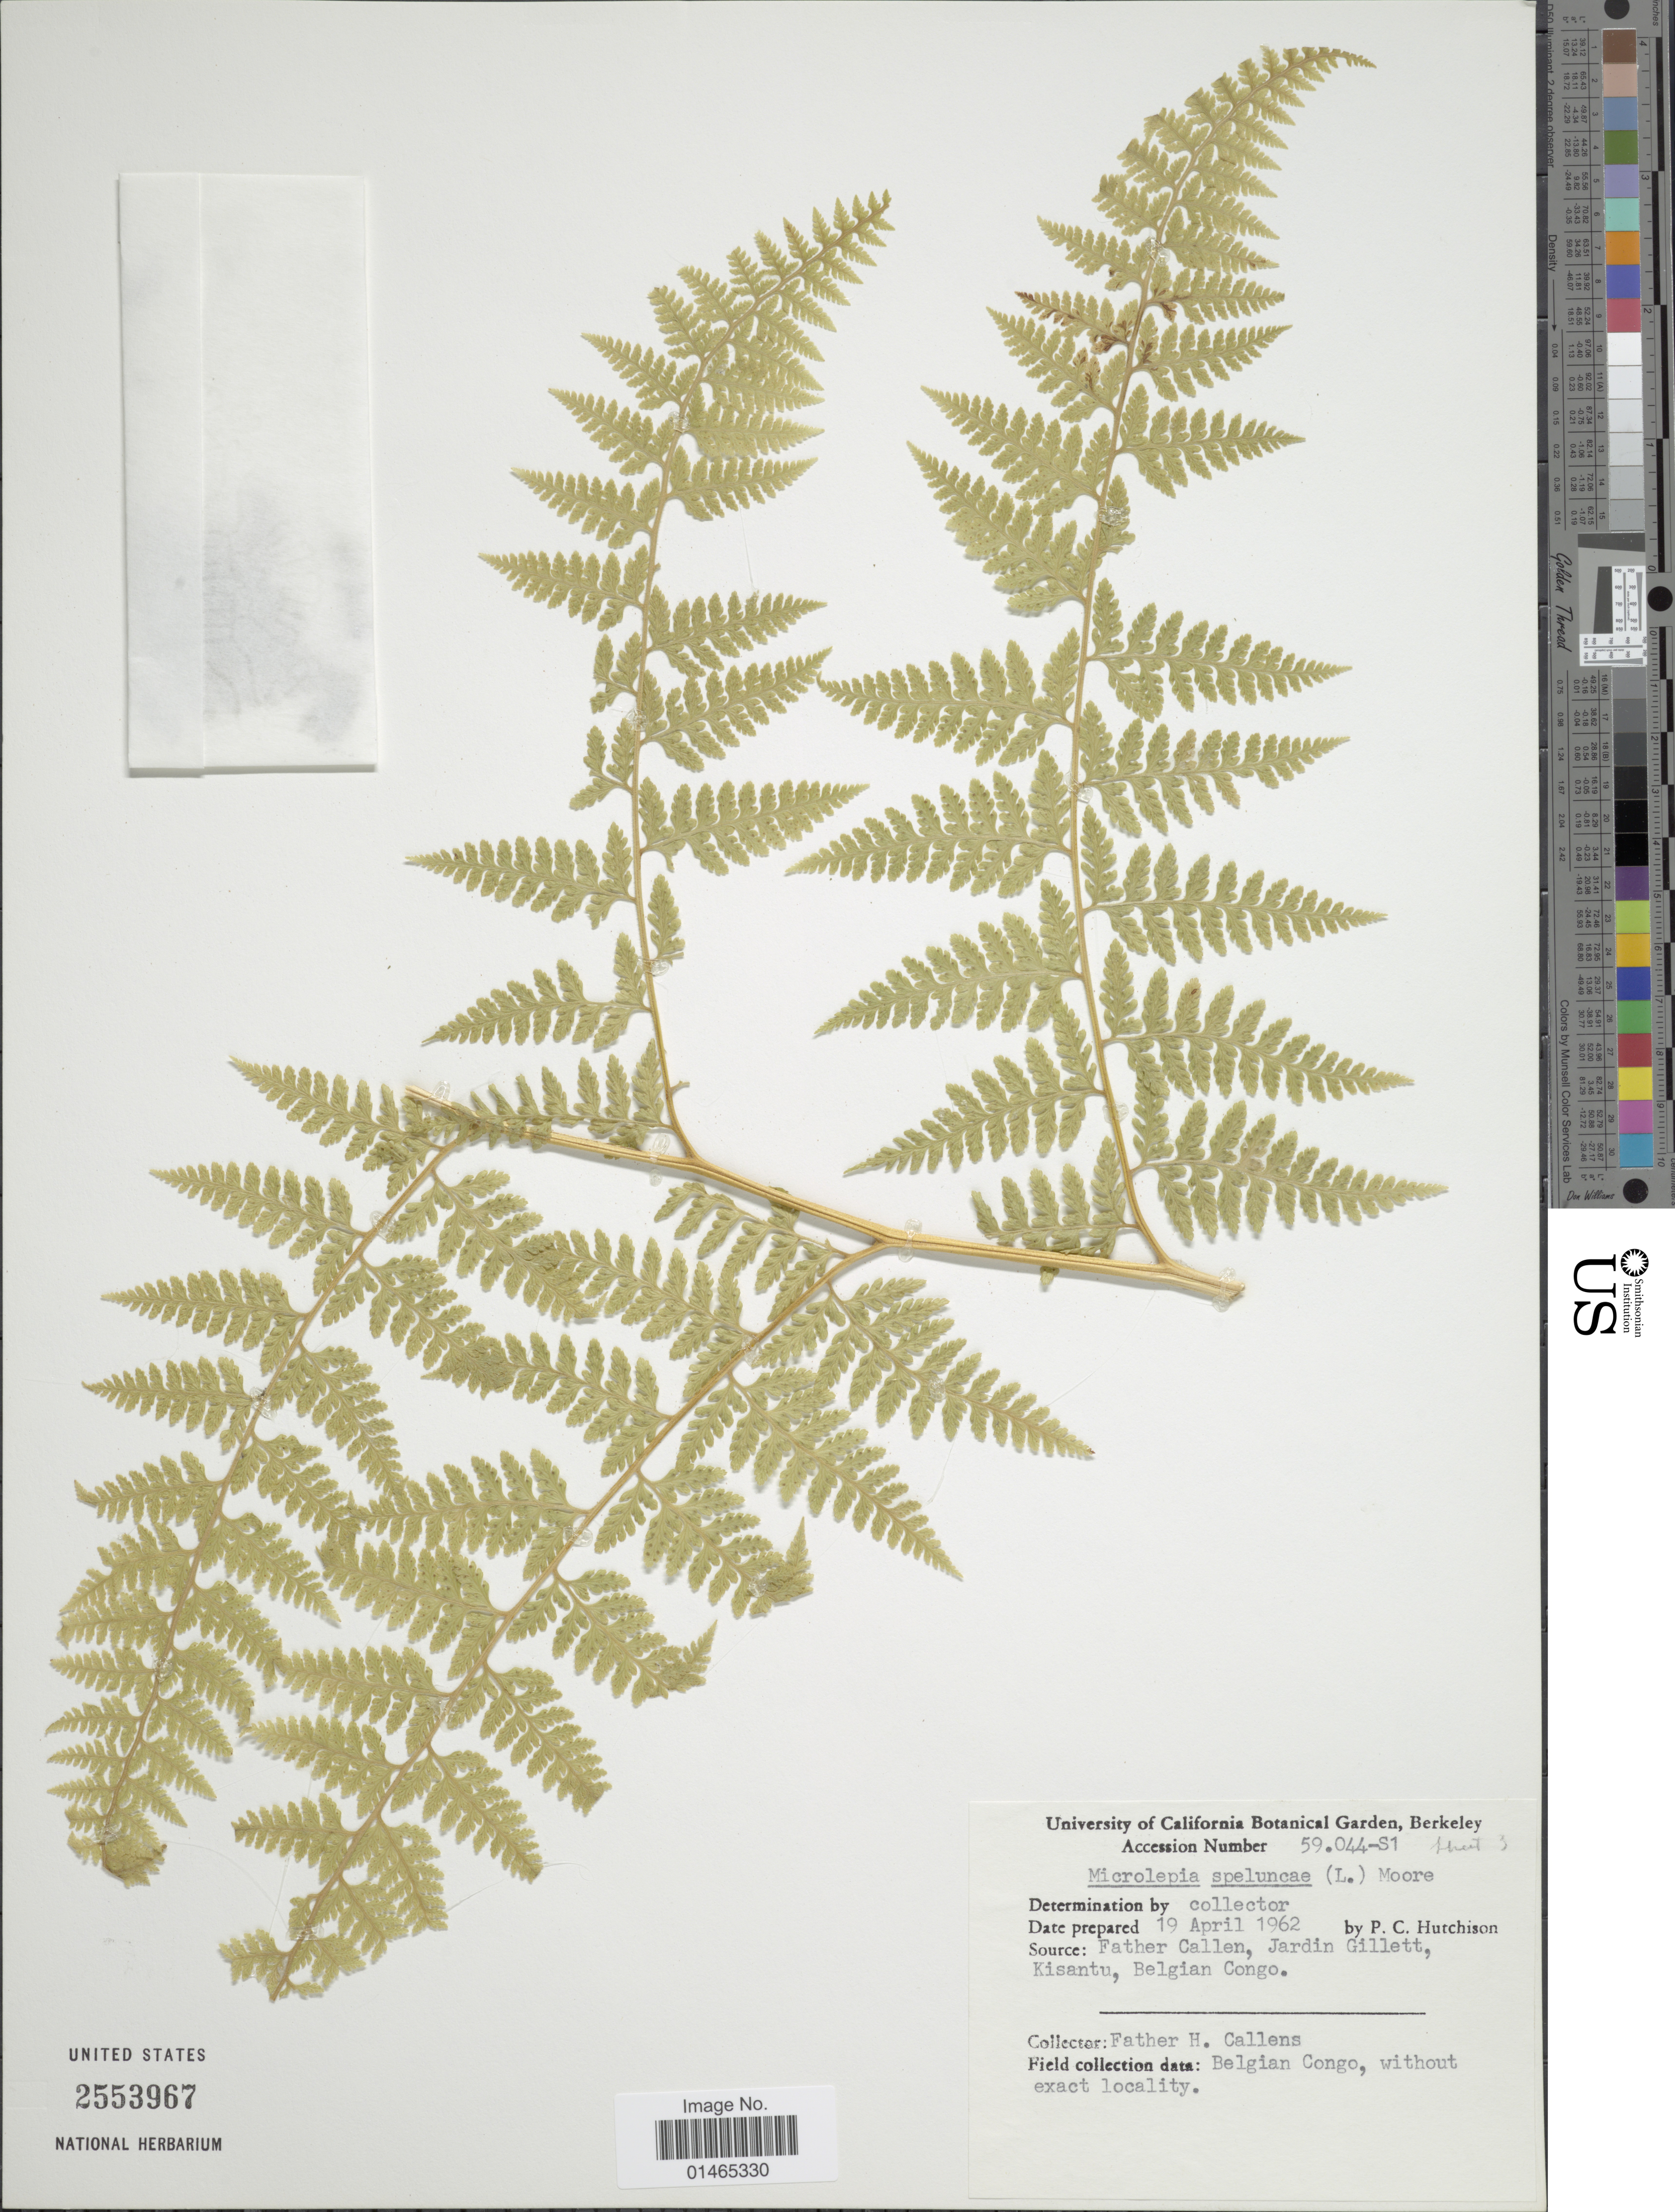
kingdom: Plantae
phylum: Tracheophyta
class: Polypodiopsida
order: Polypodiales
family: Dennstaedtiaceae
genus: Microlepia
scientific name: Microlepia speluncae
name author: (L.) T. Moore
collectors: P. C. Hutchison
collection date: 1962-04-19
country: United States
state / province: California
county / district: Alameda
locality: University of California Botanical Garden, Berkeley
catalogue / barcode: US 2553967